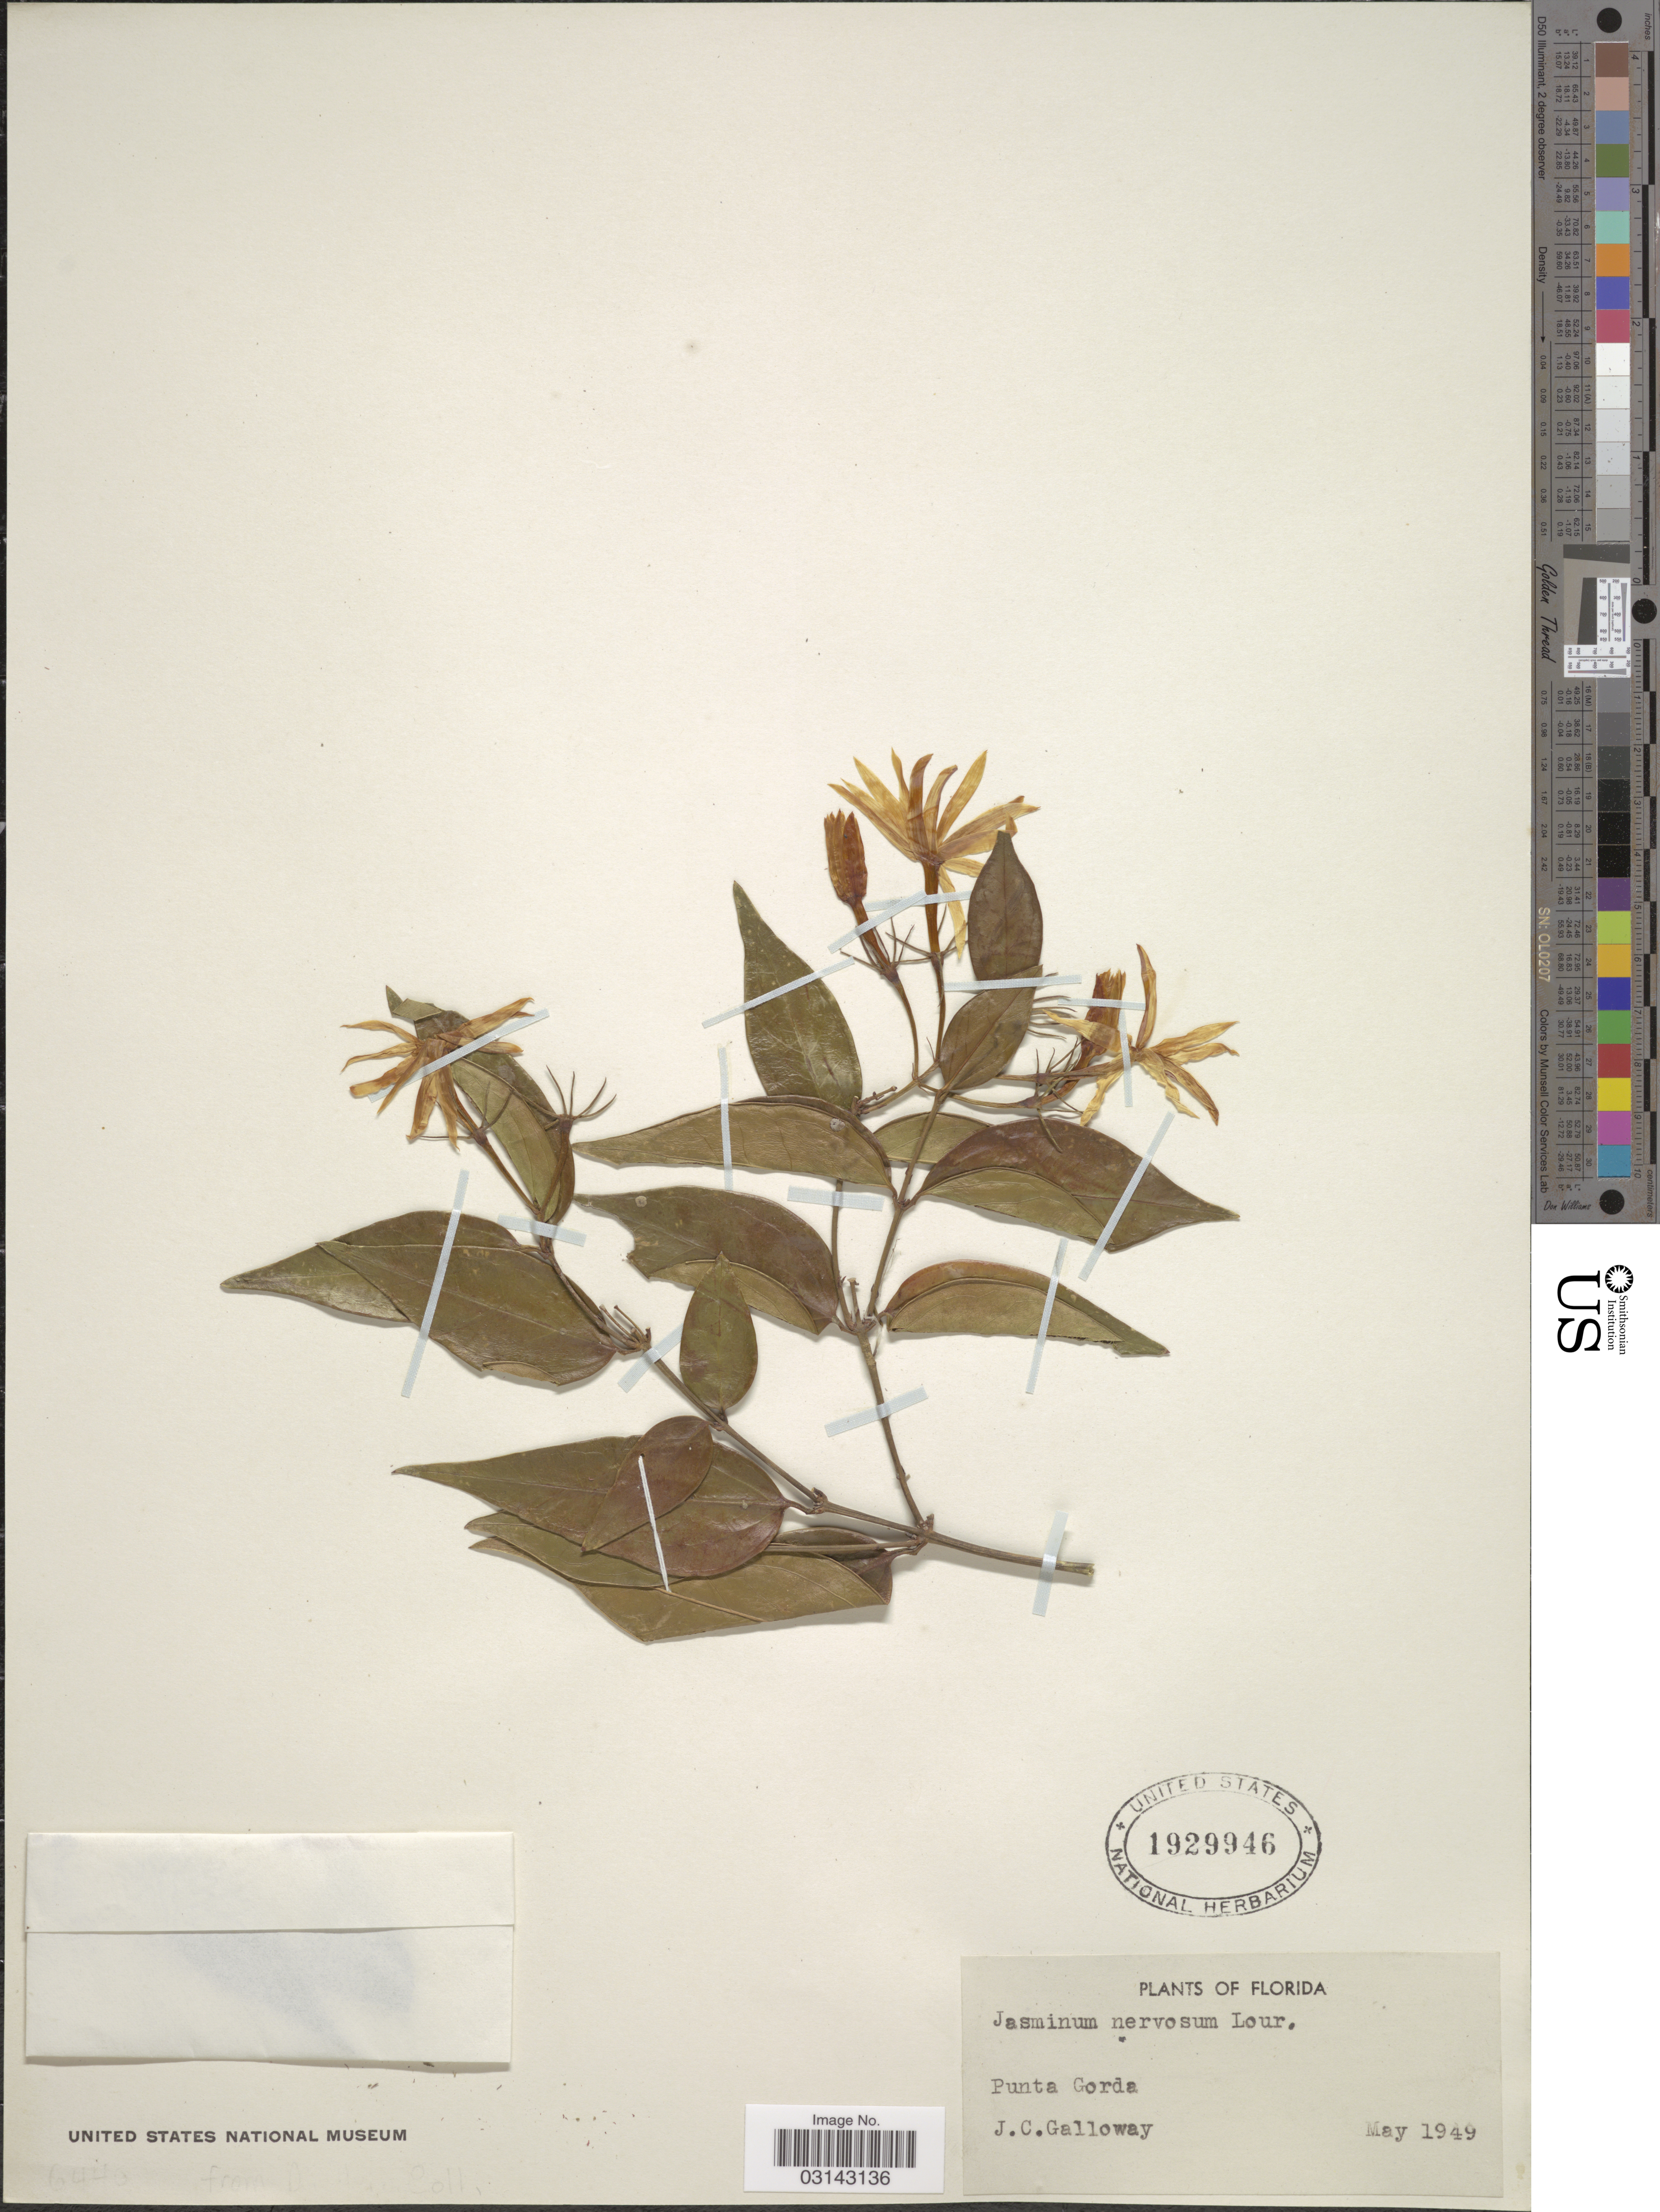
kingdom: Plantae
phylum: Tracheophyta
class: Magnoliopsida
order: Lamiales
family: Oleaceae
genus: Jasminum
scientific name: Jasminum nervosum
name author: Lour.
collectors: J. Galloway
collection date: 1949-05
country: United States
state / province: Florida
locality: Punta Gorda.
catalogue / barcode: US 1929946